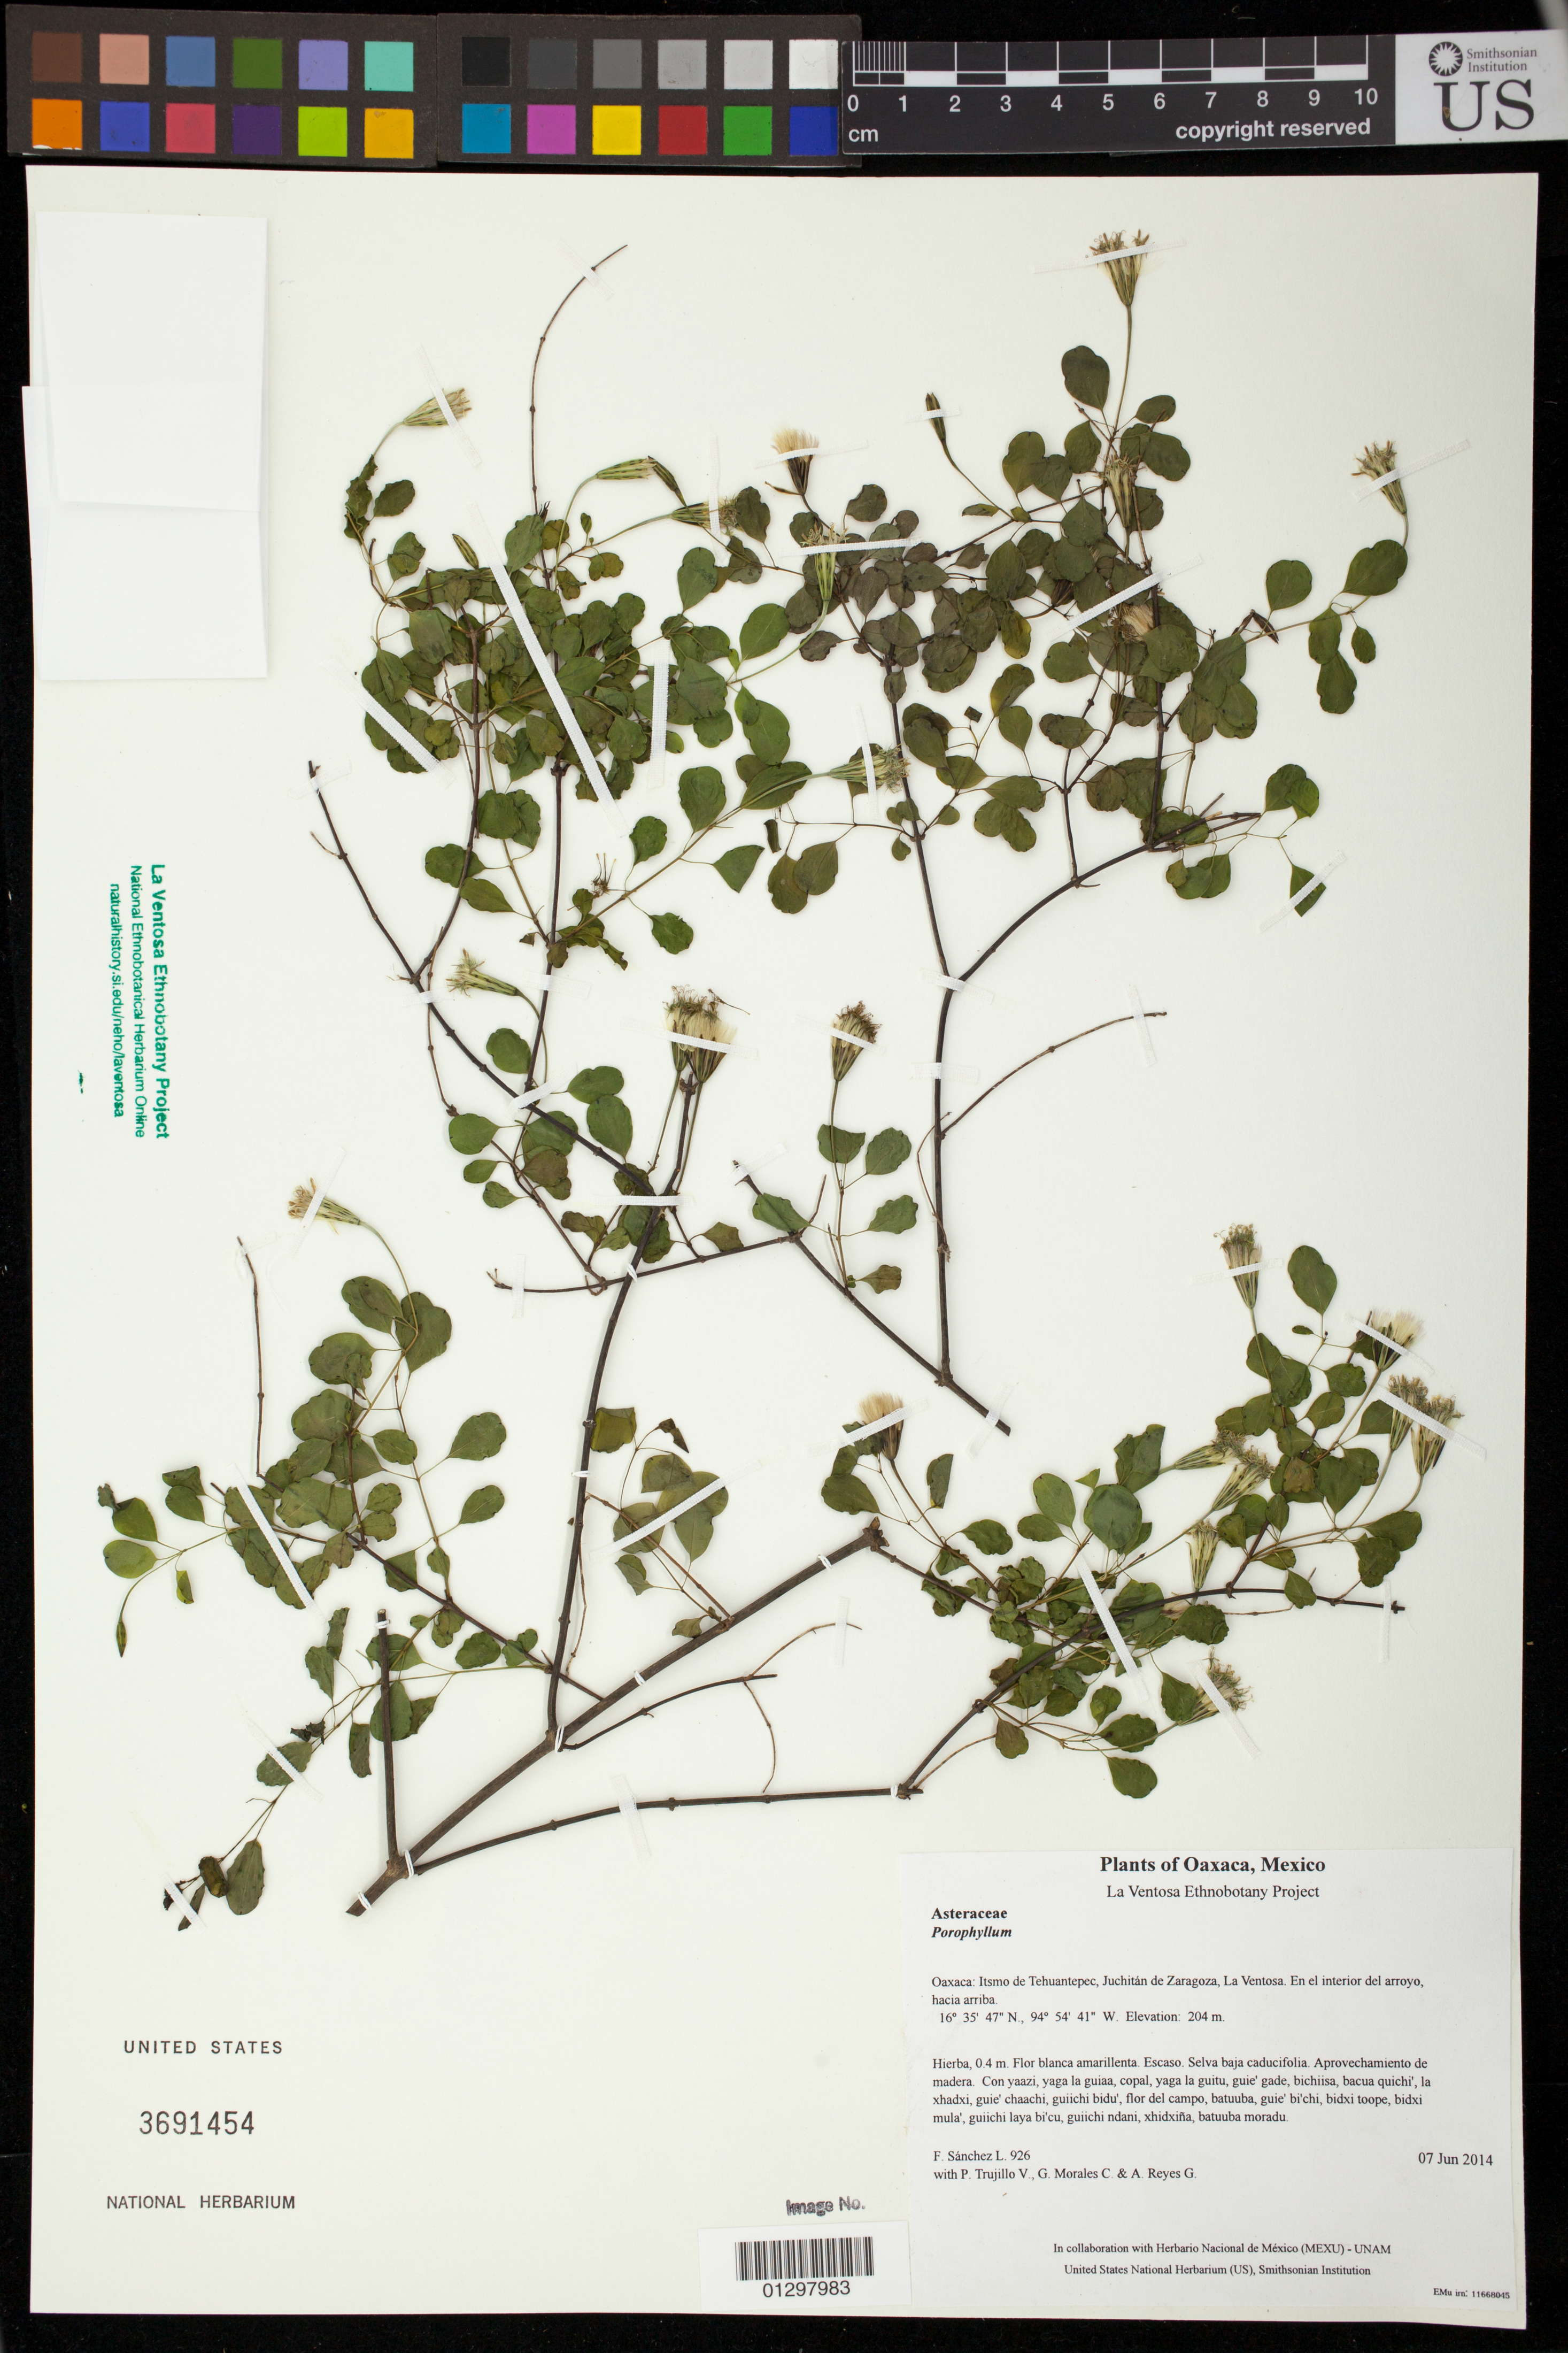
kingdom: Plantae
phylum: Tracheophyta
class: Magnoliopsida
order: Asterales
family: Asteraceae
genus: Porophyllum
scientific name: Porophyllum ruderale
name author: (Jacq.) Cass.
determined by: Robinson, Harold E.; Edwards, Robert D.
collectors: F. Sánchez L., P. Trujillo V., G. Morales C. & A. Reyes G.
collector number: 926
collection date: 2014-06-07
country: Mexico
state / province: Oaxaca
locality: Itsmo de Tehuantepec, Juchitán de Zaragoza, La Ventosa. En el interior del arroyo, hacia arriba.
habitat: Selva baja caducifolia. Aprovechamiento de madera.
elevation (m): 204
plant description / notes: JEBOT, MEXU, SERO, US; Guixi bandaga. 0.4 m. Guie' naquichi' naguchi ga. Huaxie'.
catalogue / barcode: US 3691454